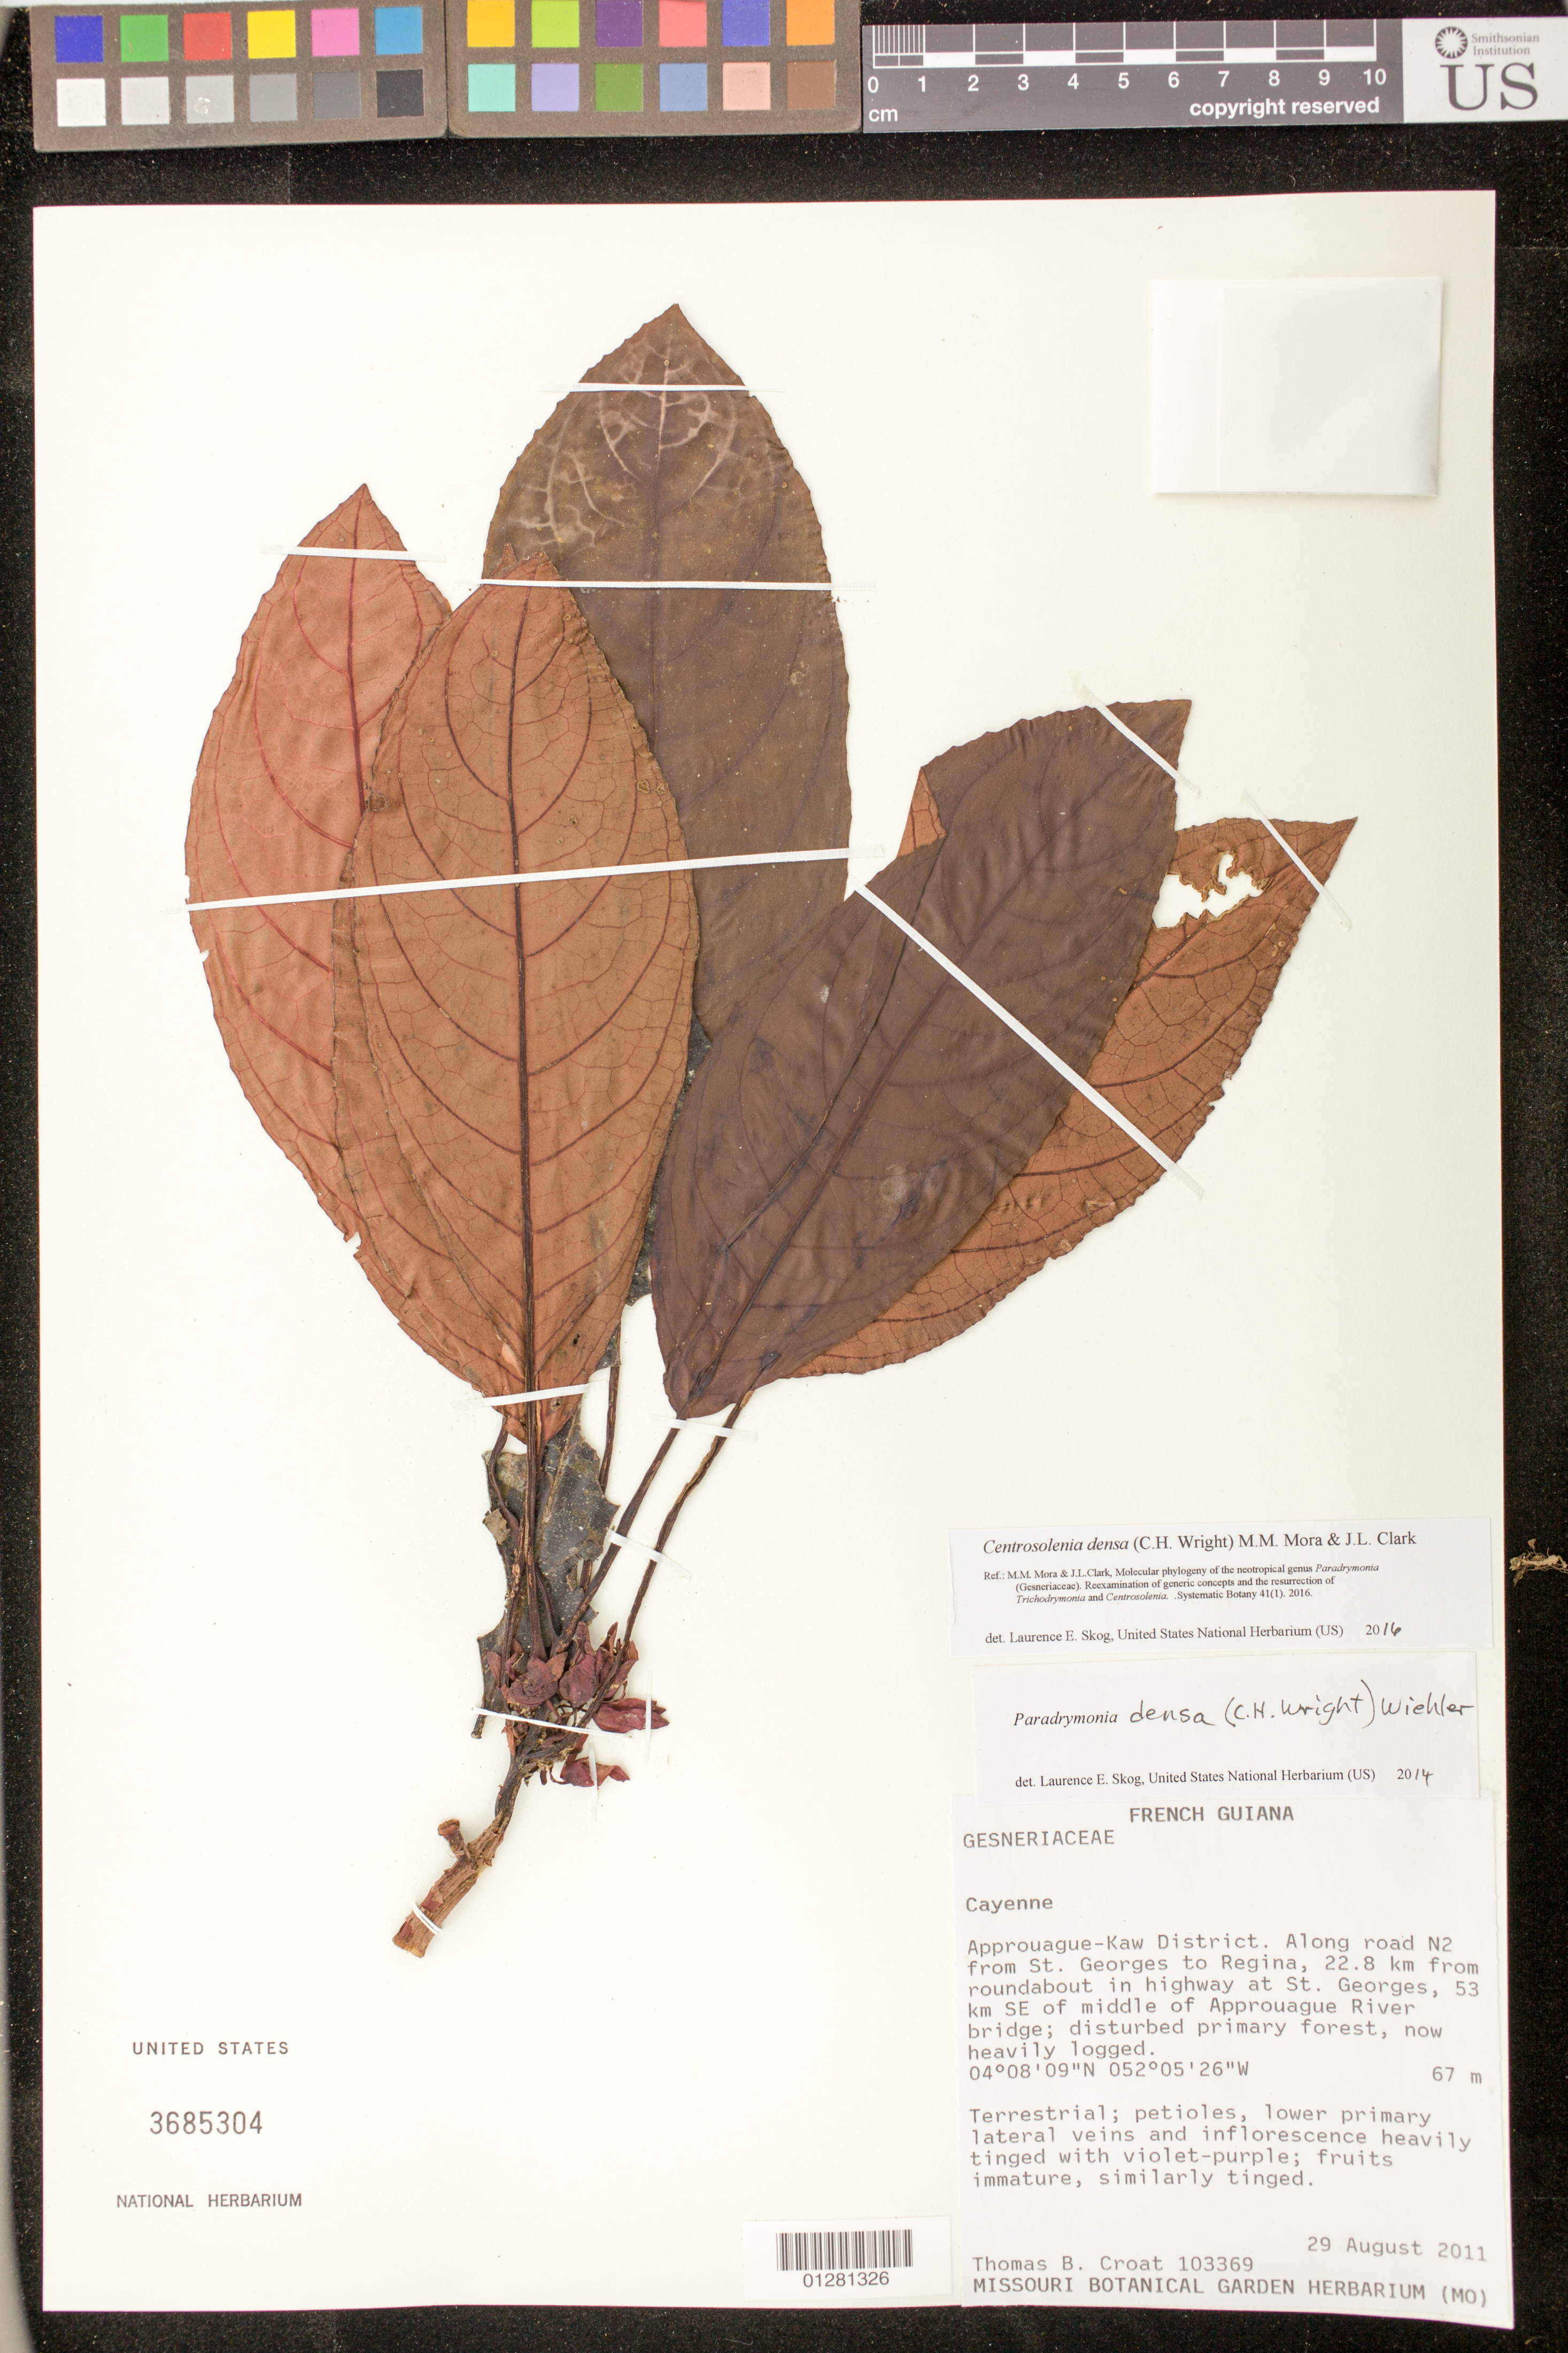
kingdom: Plantae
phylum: Tracheophyta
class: Magnoliopsida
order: Lamiales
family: Gesneriaceae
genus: Centrosolenia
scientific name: Centrosolenia densa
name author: (C.H. Wright) Sprague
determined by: Skog, Laurence E.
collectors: T. B. Croat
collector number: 103369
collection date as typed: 29 Aug 2011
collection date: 2011-08-29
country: French Guiana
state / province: Saint-Georges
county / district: Regina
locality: Along road N2 from St Georges to Regina. Approuague-Kaw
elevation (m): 67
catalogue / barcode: US 3685304